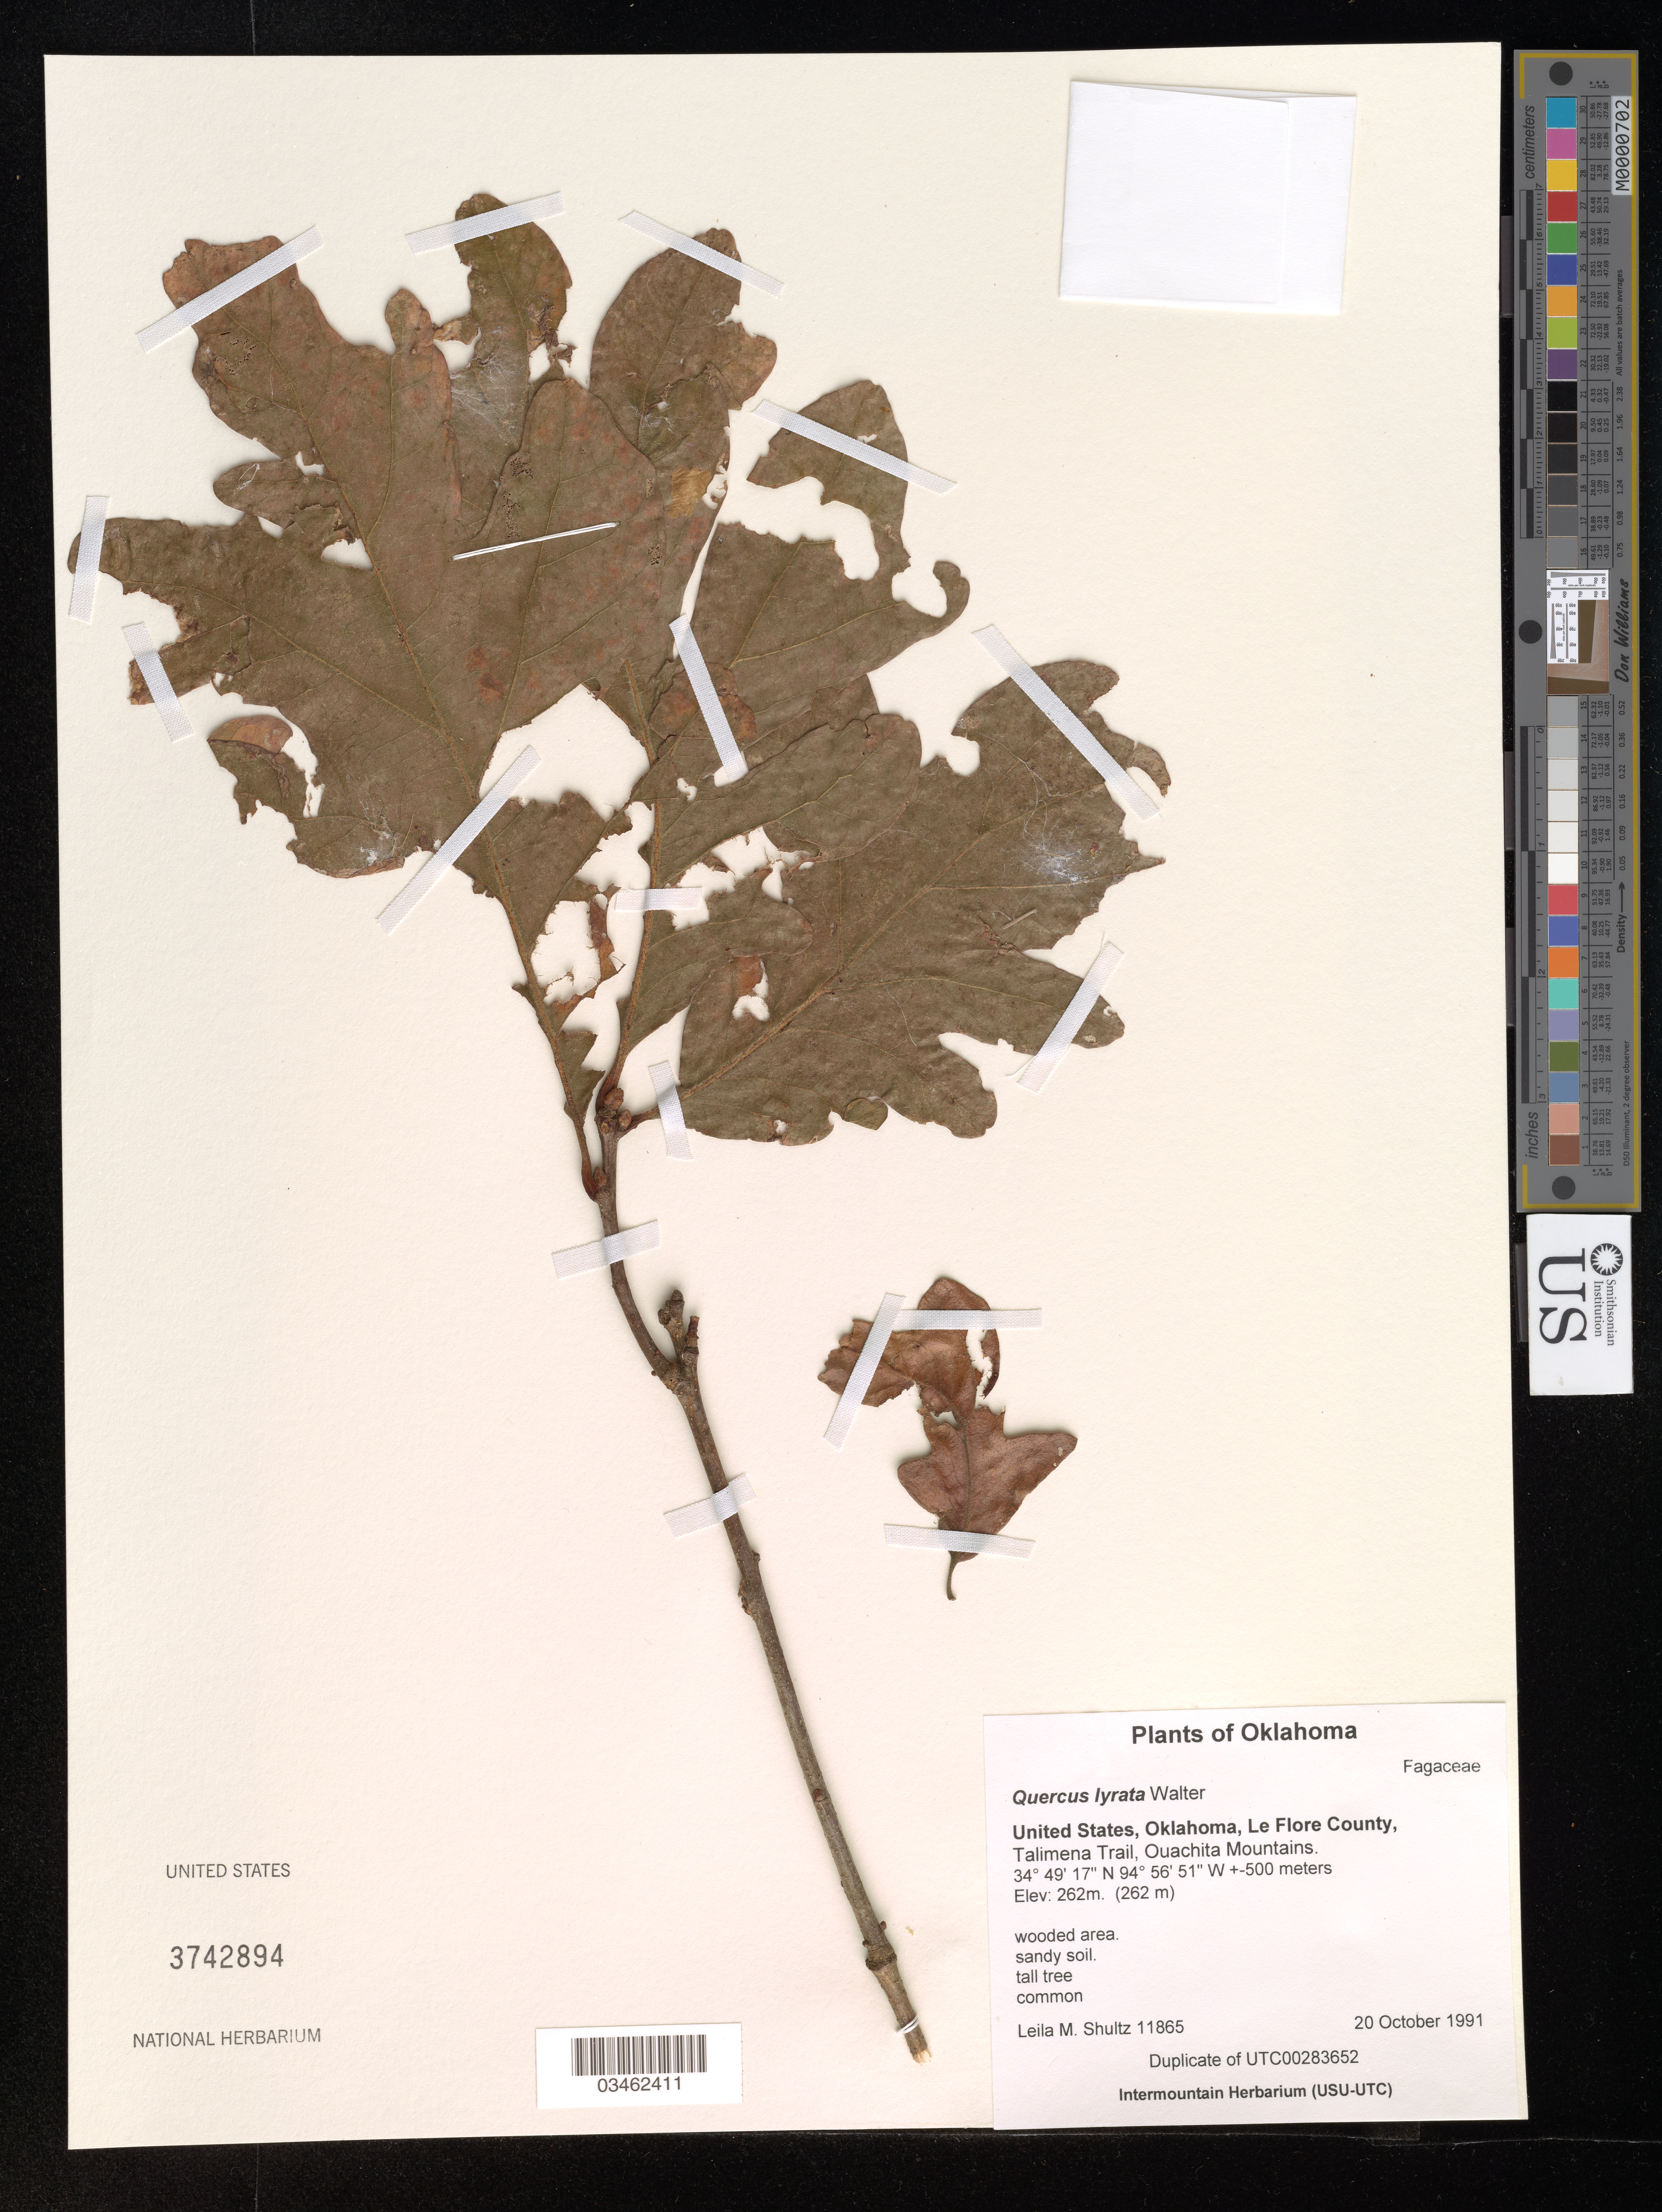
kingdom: Plantae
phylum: Tracheophyta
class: Magnoliopsida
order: Fagales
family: Fagaceae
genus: Quercus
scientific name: Quercus lyrata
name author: Walter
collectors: L. Shultz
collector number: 11865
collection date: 1991-10-20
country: United States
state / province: Oklahoma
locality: Le Flore County, Talimena Trail, Ouachita Mountains. +-500 meters.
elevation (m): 262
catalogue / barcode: US 3742894